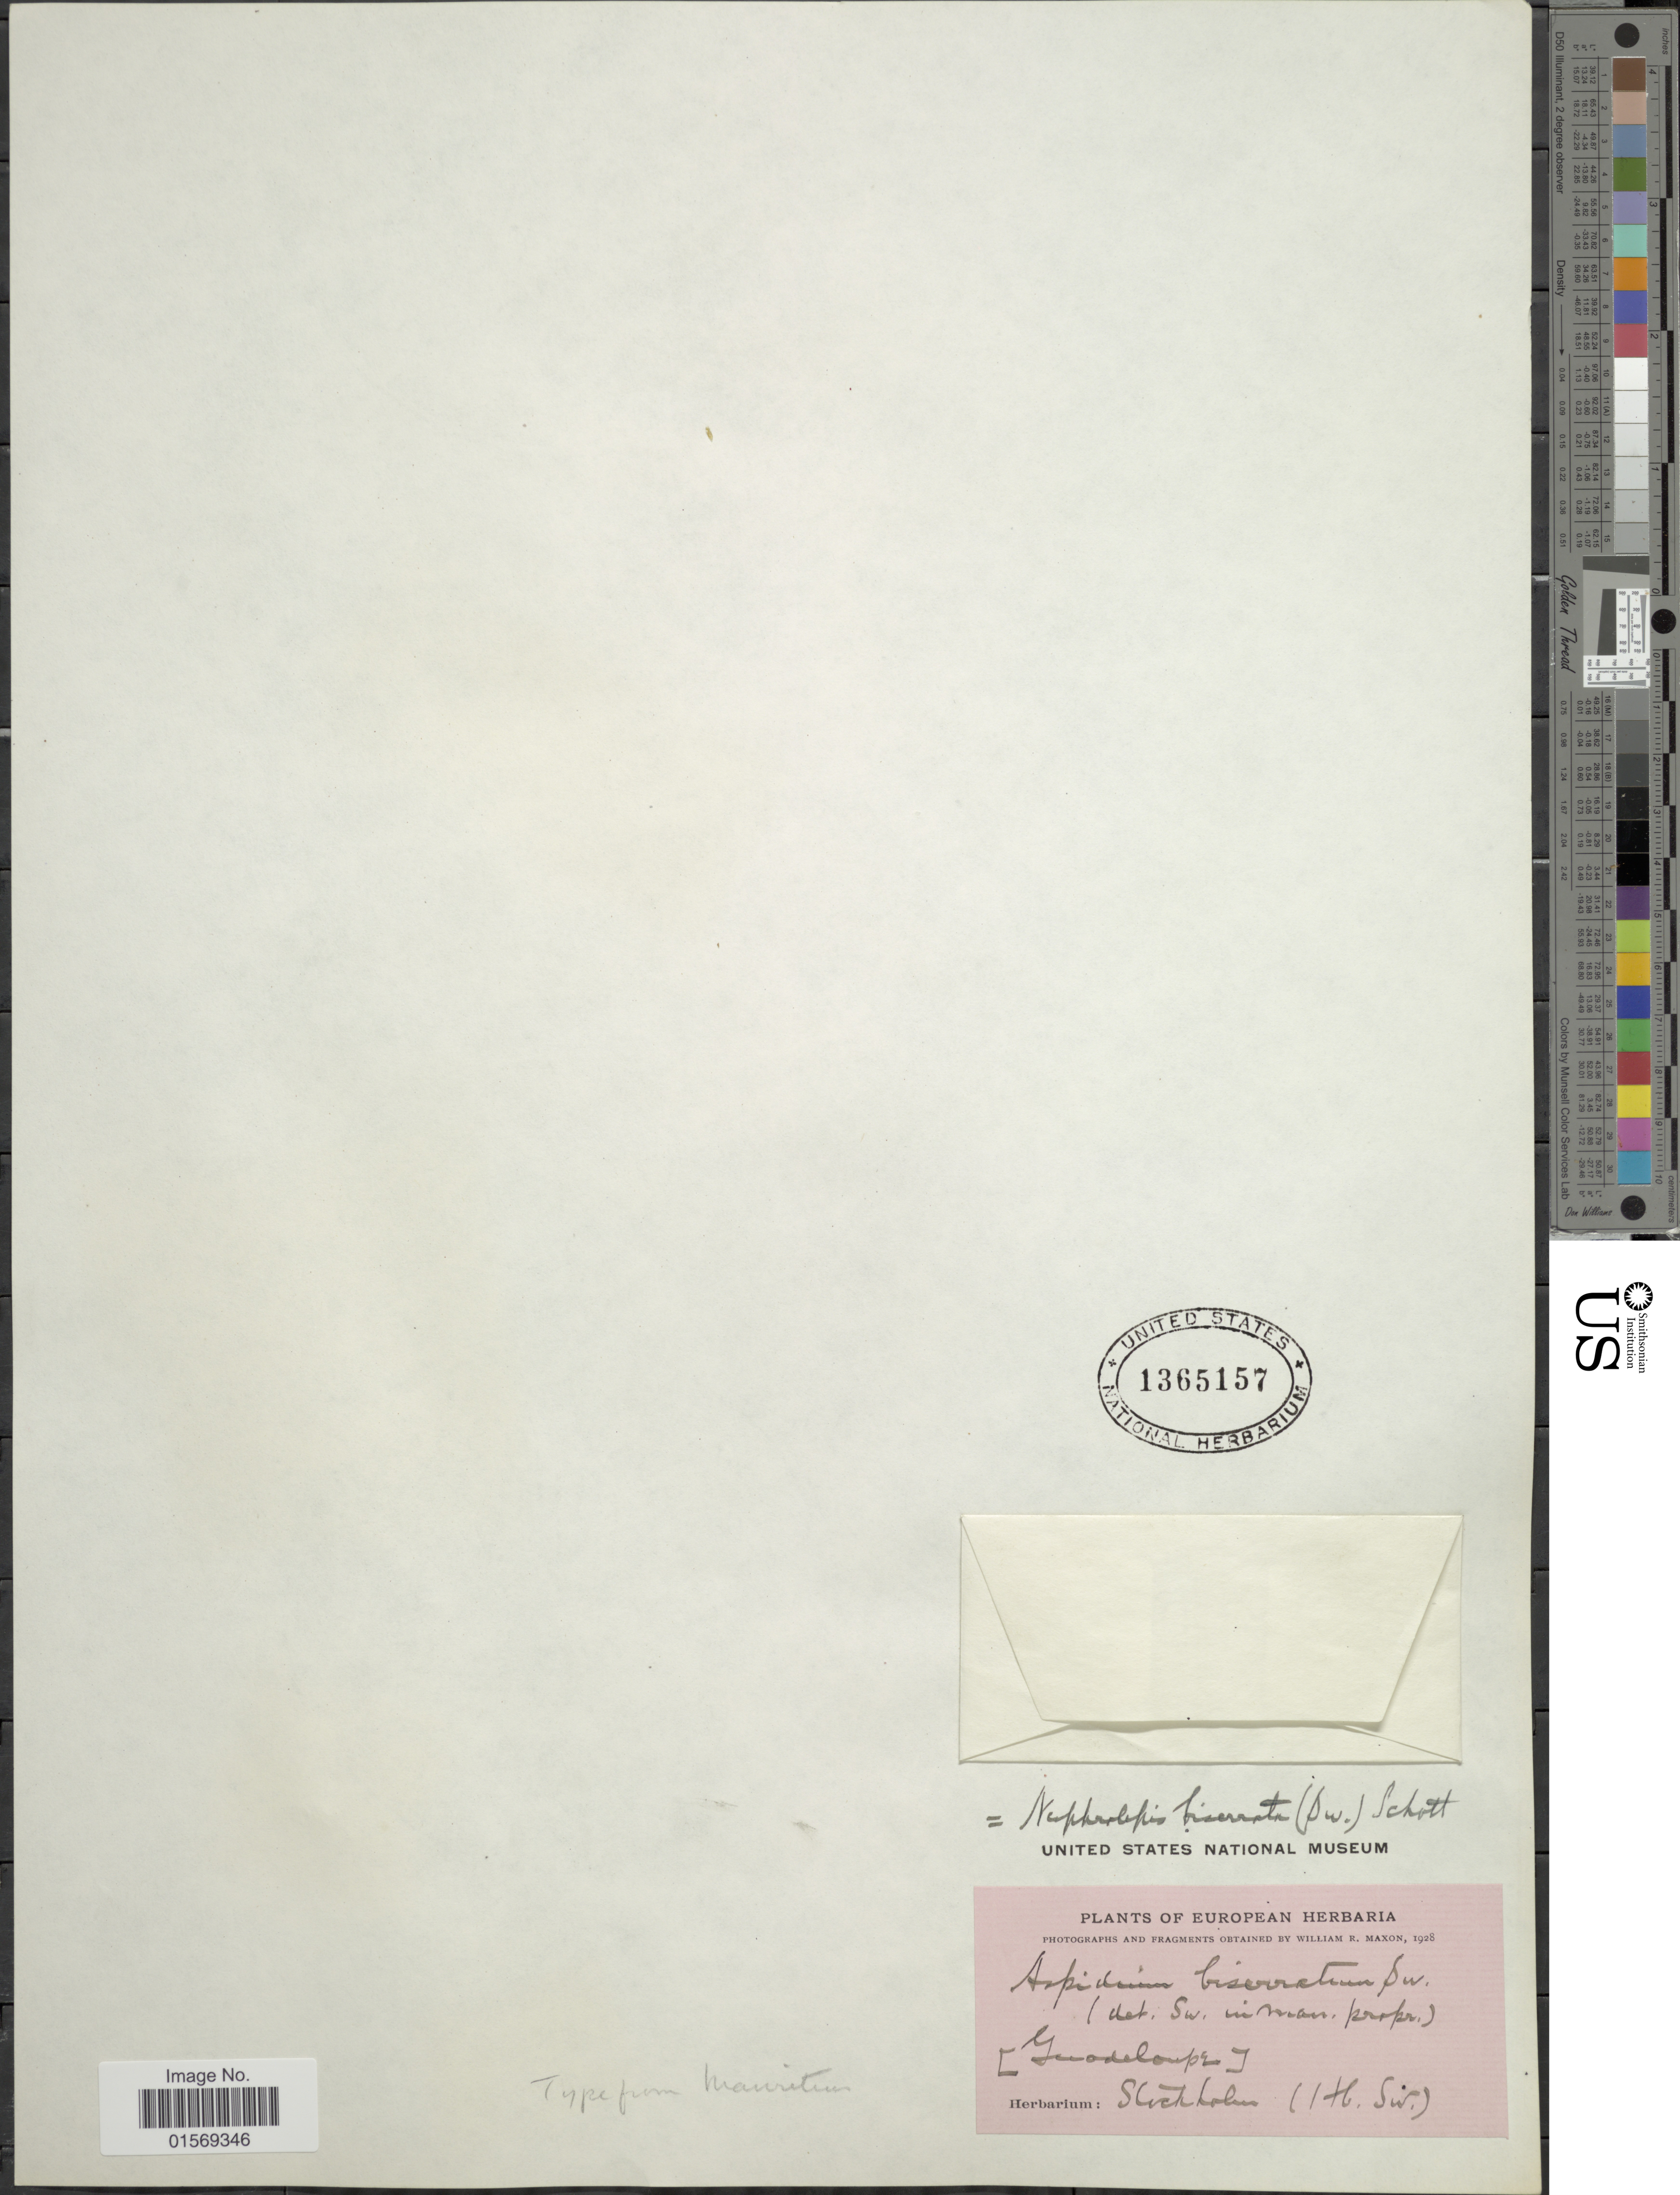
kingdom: Plantae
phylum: Tracheophyta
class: Polypodiopsida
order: Polypodiales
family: Nephrolepidaceae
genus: Nephrolepis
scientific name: Nephrolepis biserrata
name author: (Sw.) Schott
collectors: W. R. Maxon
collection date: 1928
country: Guadeloupe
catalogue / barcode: US 1365157